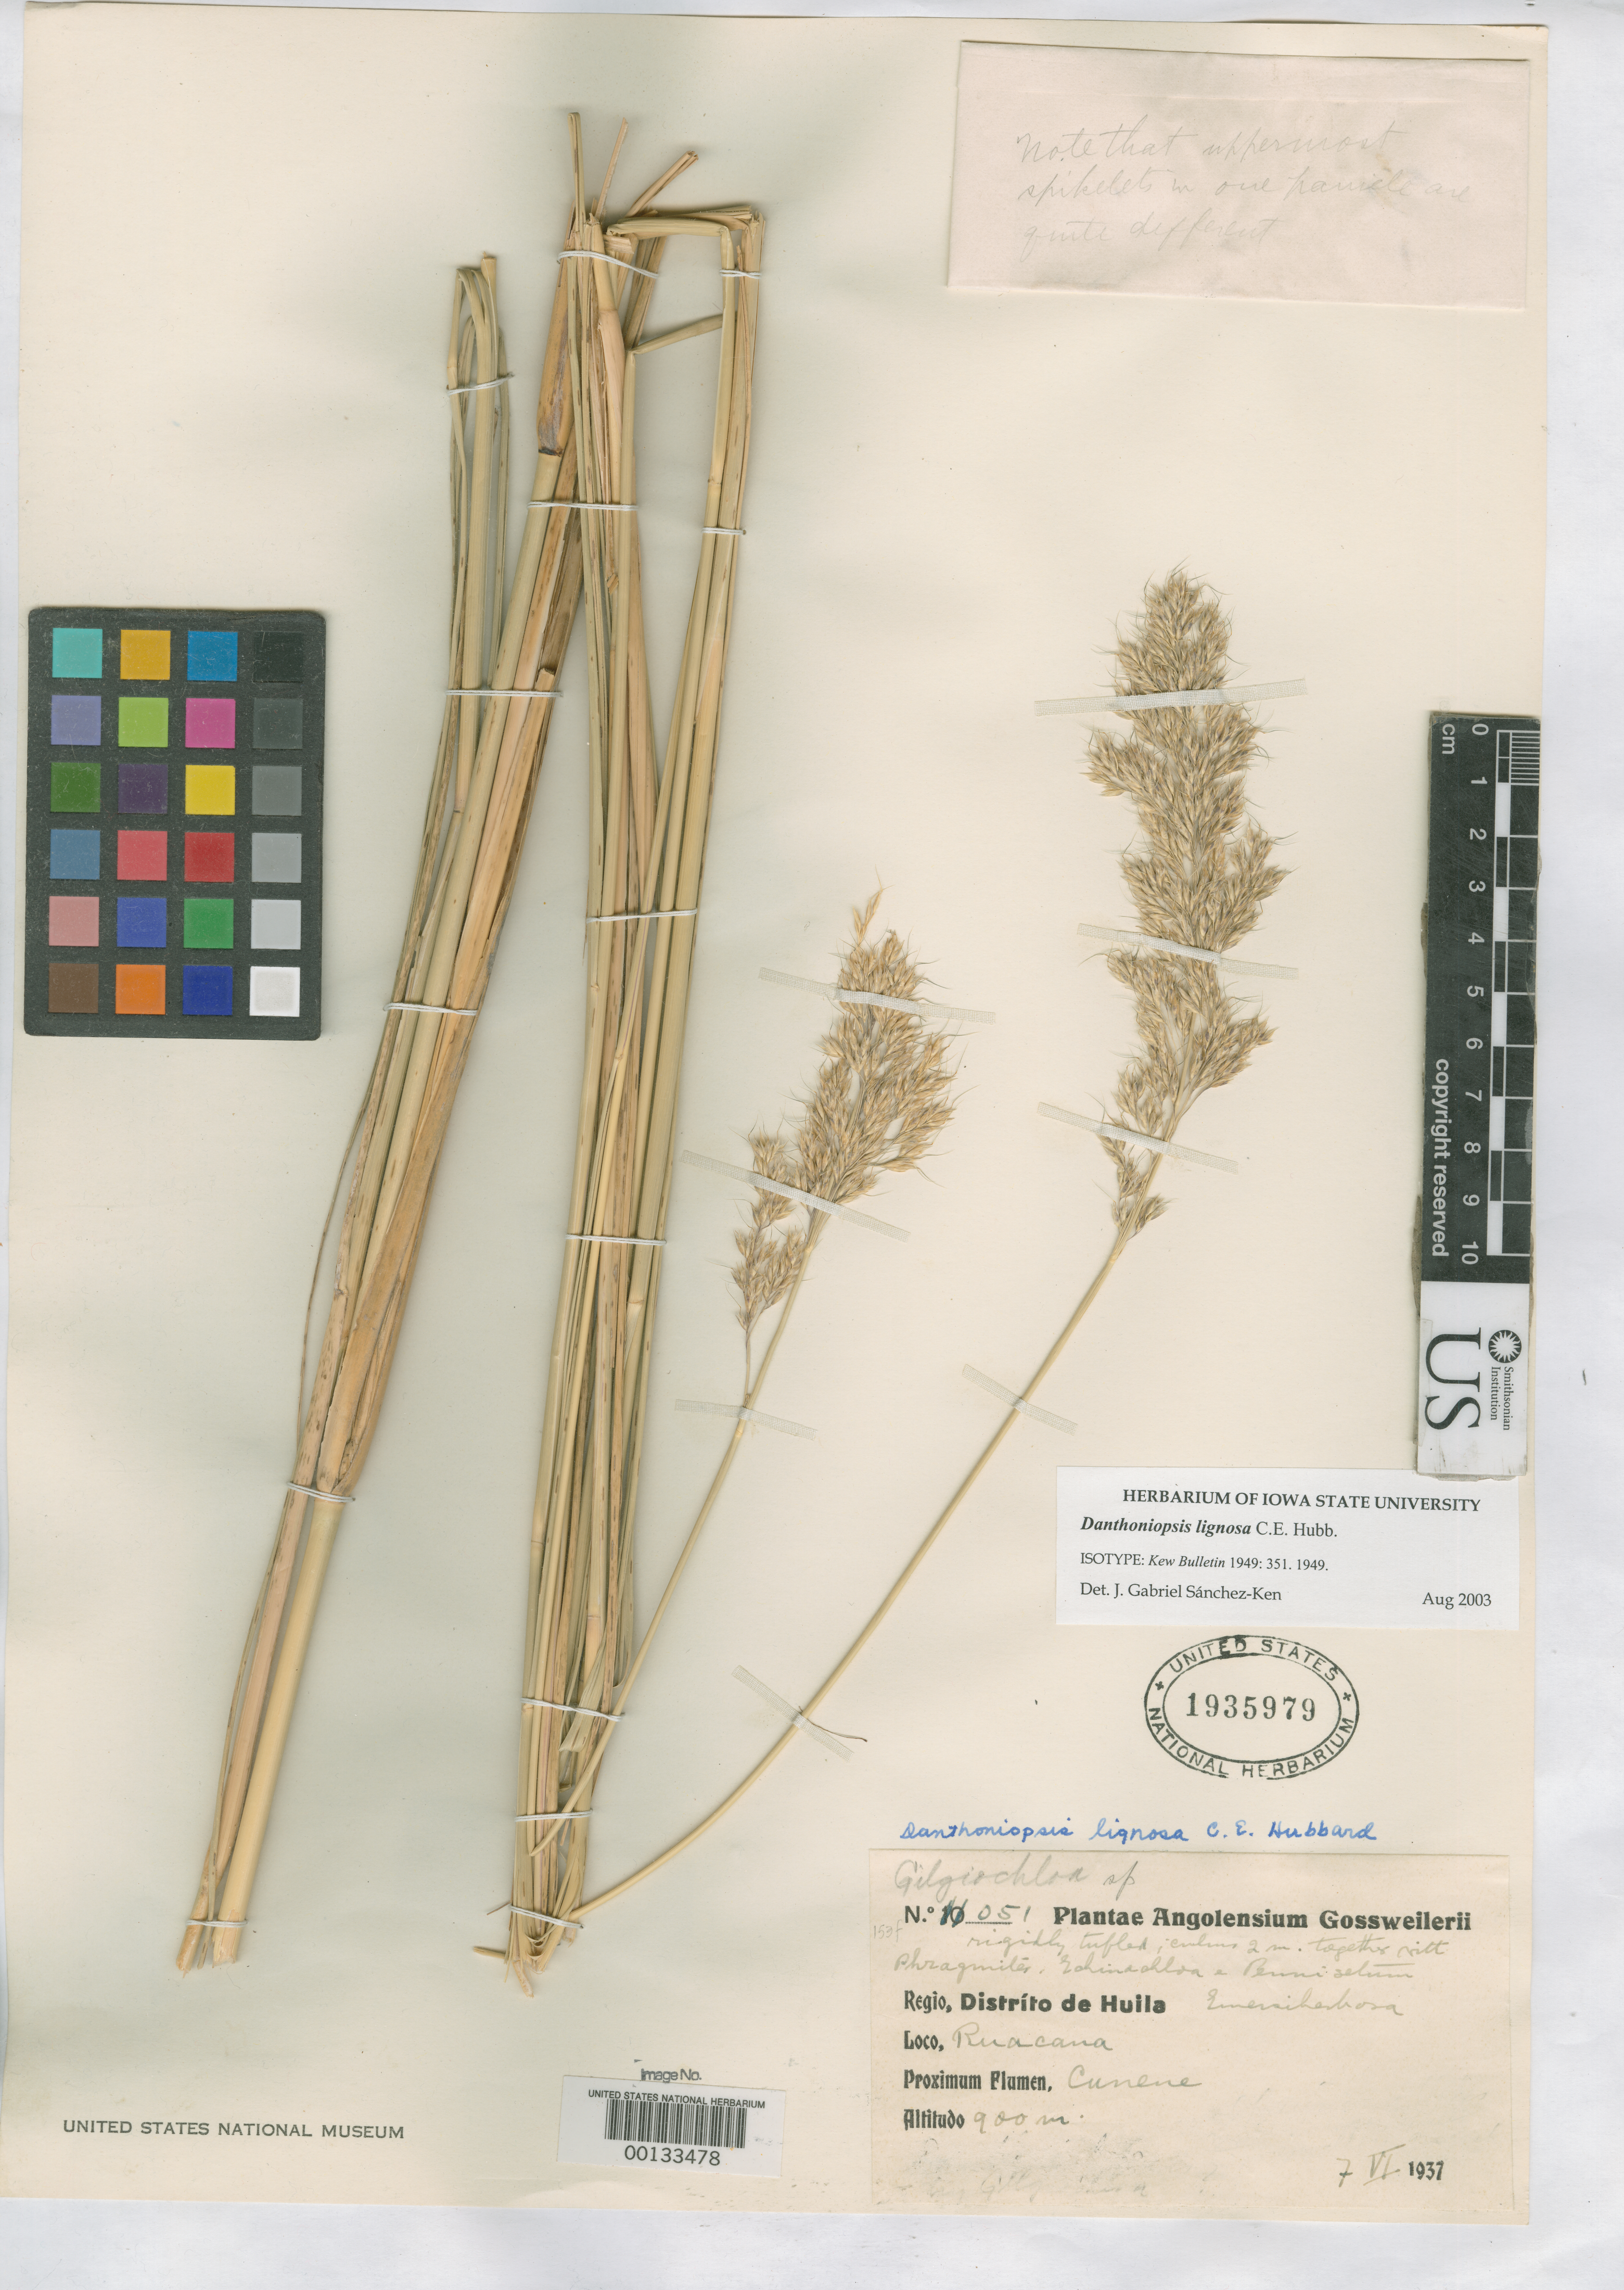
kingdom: Plantae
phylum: Tracheophyta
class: Liliopsida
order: Poales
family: Poaceae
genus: Danthoniopsis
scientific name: Danthoniopsis lignosa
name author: C.E. Hubb.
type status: Isotype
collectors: J. Gossweiler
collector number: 11051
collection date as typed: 07 Jun 1937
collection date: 1937-06-07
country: Angola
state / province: Huíla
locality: Ruacana near R. Cunene.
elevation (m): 900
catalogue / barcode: US 1935979